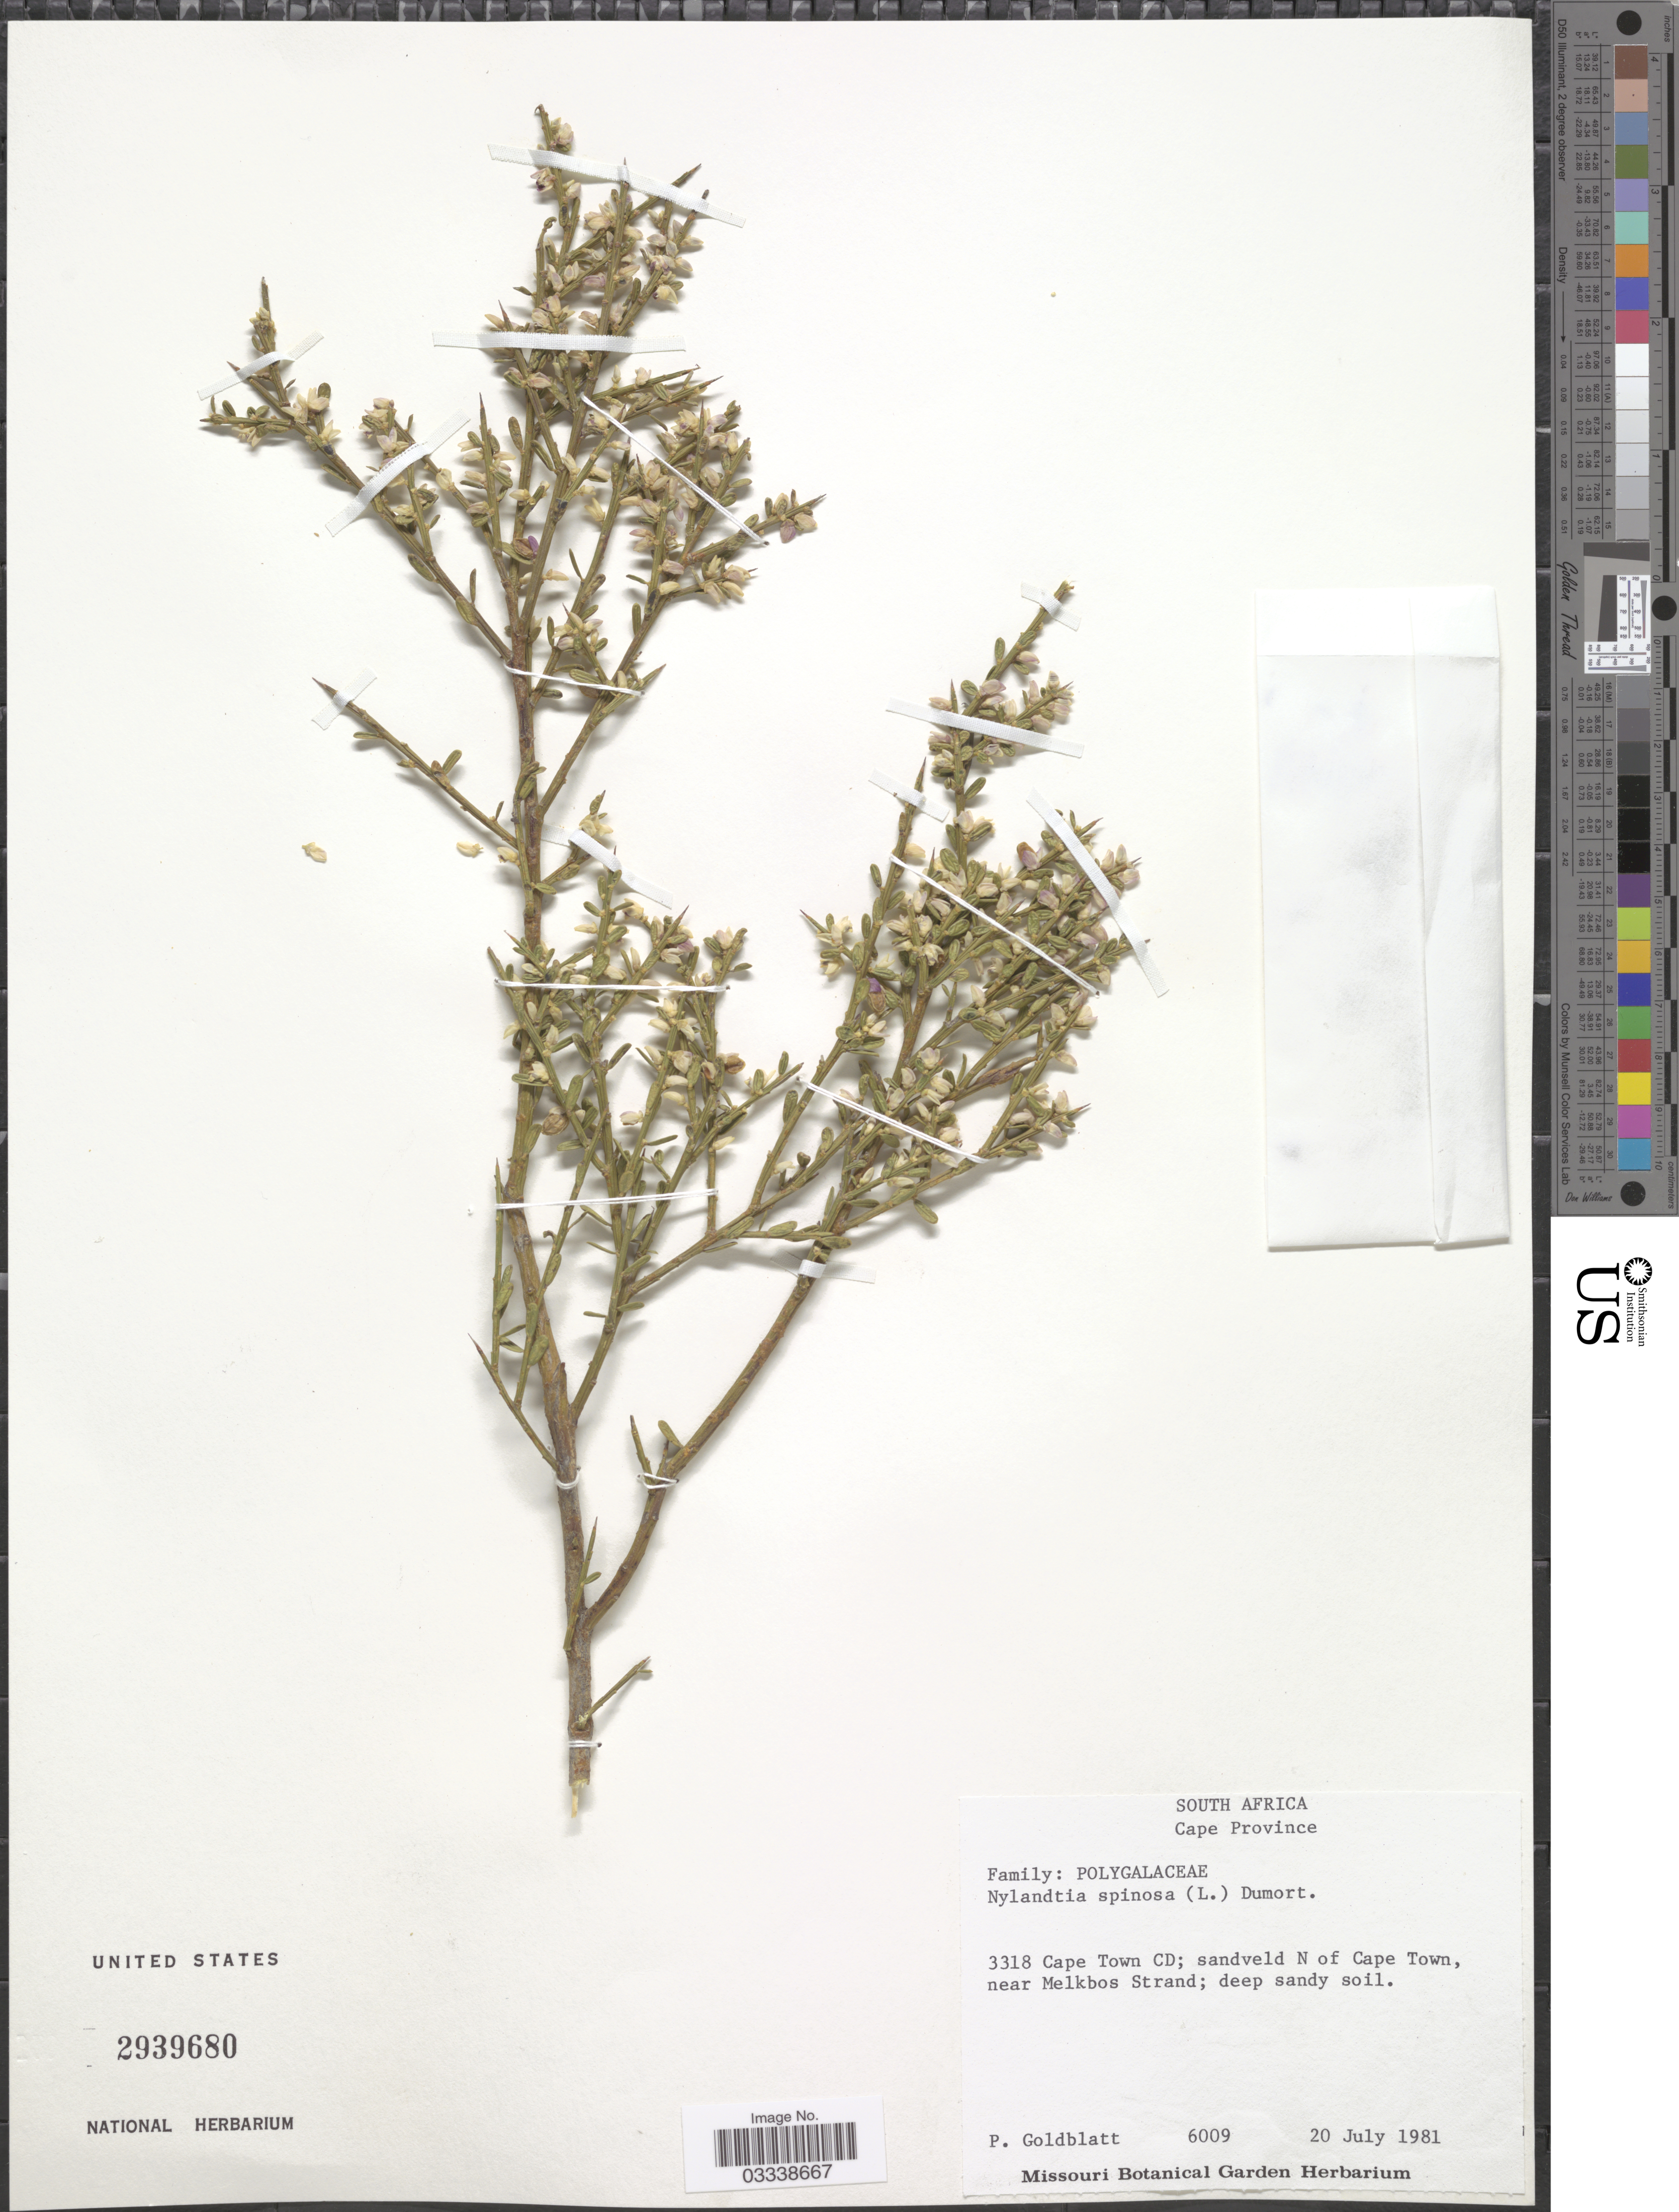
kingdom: Plantae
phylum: Tracheophyta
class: Magnoliopsida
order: Fabales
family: Polygalaceae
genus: Muraltia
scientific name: Muraltia spinosa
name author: (L.) F. Forest & J.C. Manning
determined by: Strong, Mark T., (BOT), Smithsonian Institution - National Museum of Natural History (UNITED STATES)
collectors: P. Goldblatt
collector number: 6009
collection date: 1981-07-20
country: South Africa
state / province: Western Cape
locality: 3318 Cape Town CD; sandveld N of Cape Town, near Melkbos Strand.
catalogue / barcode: US 2939680